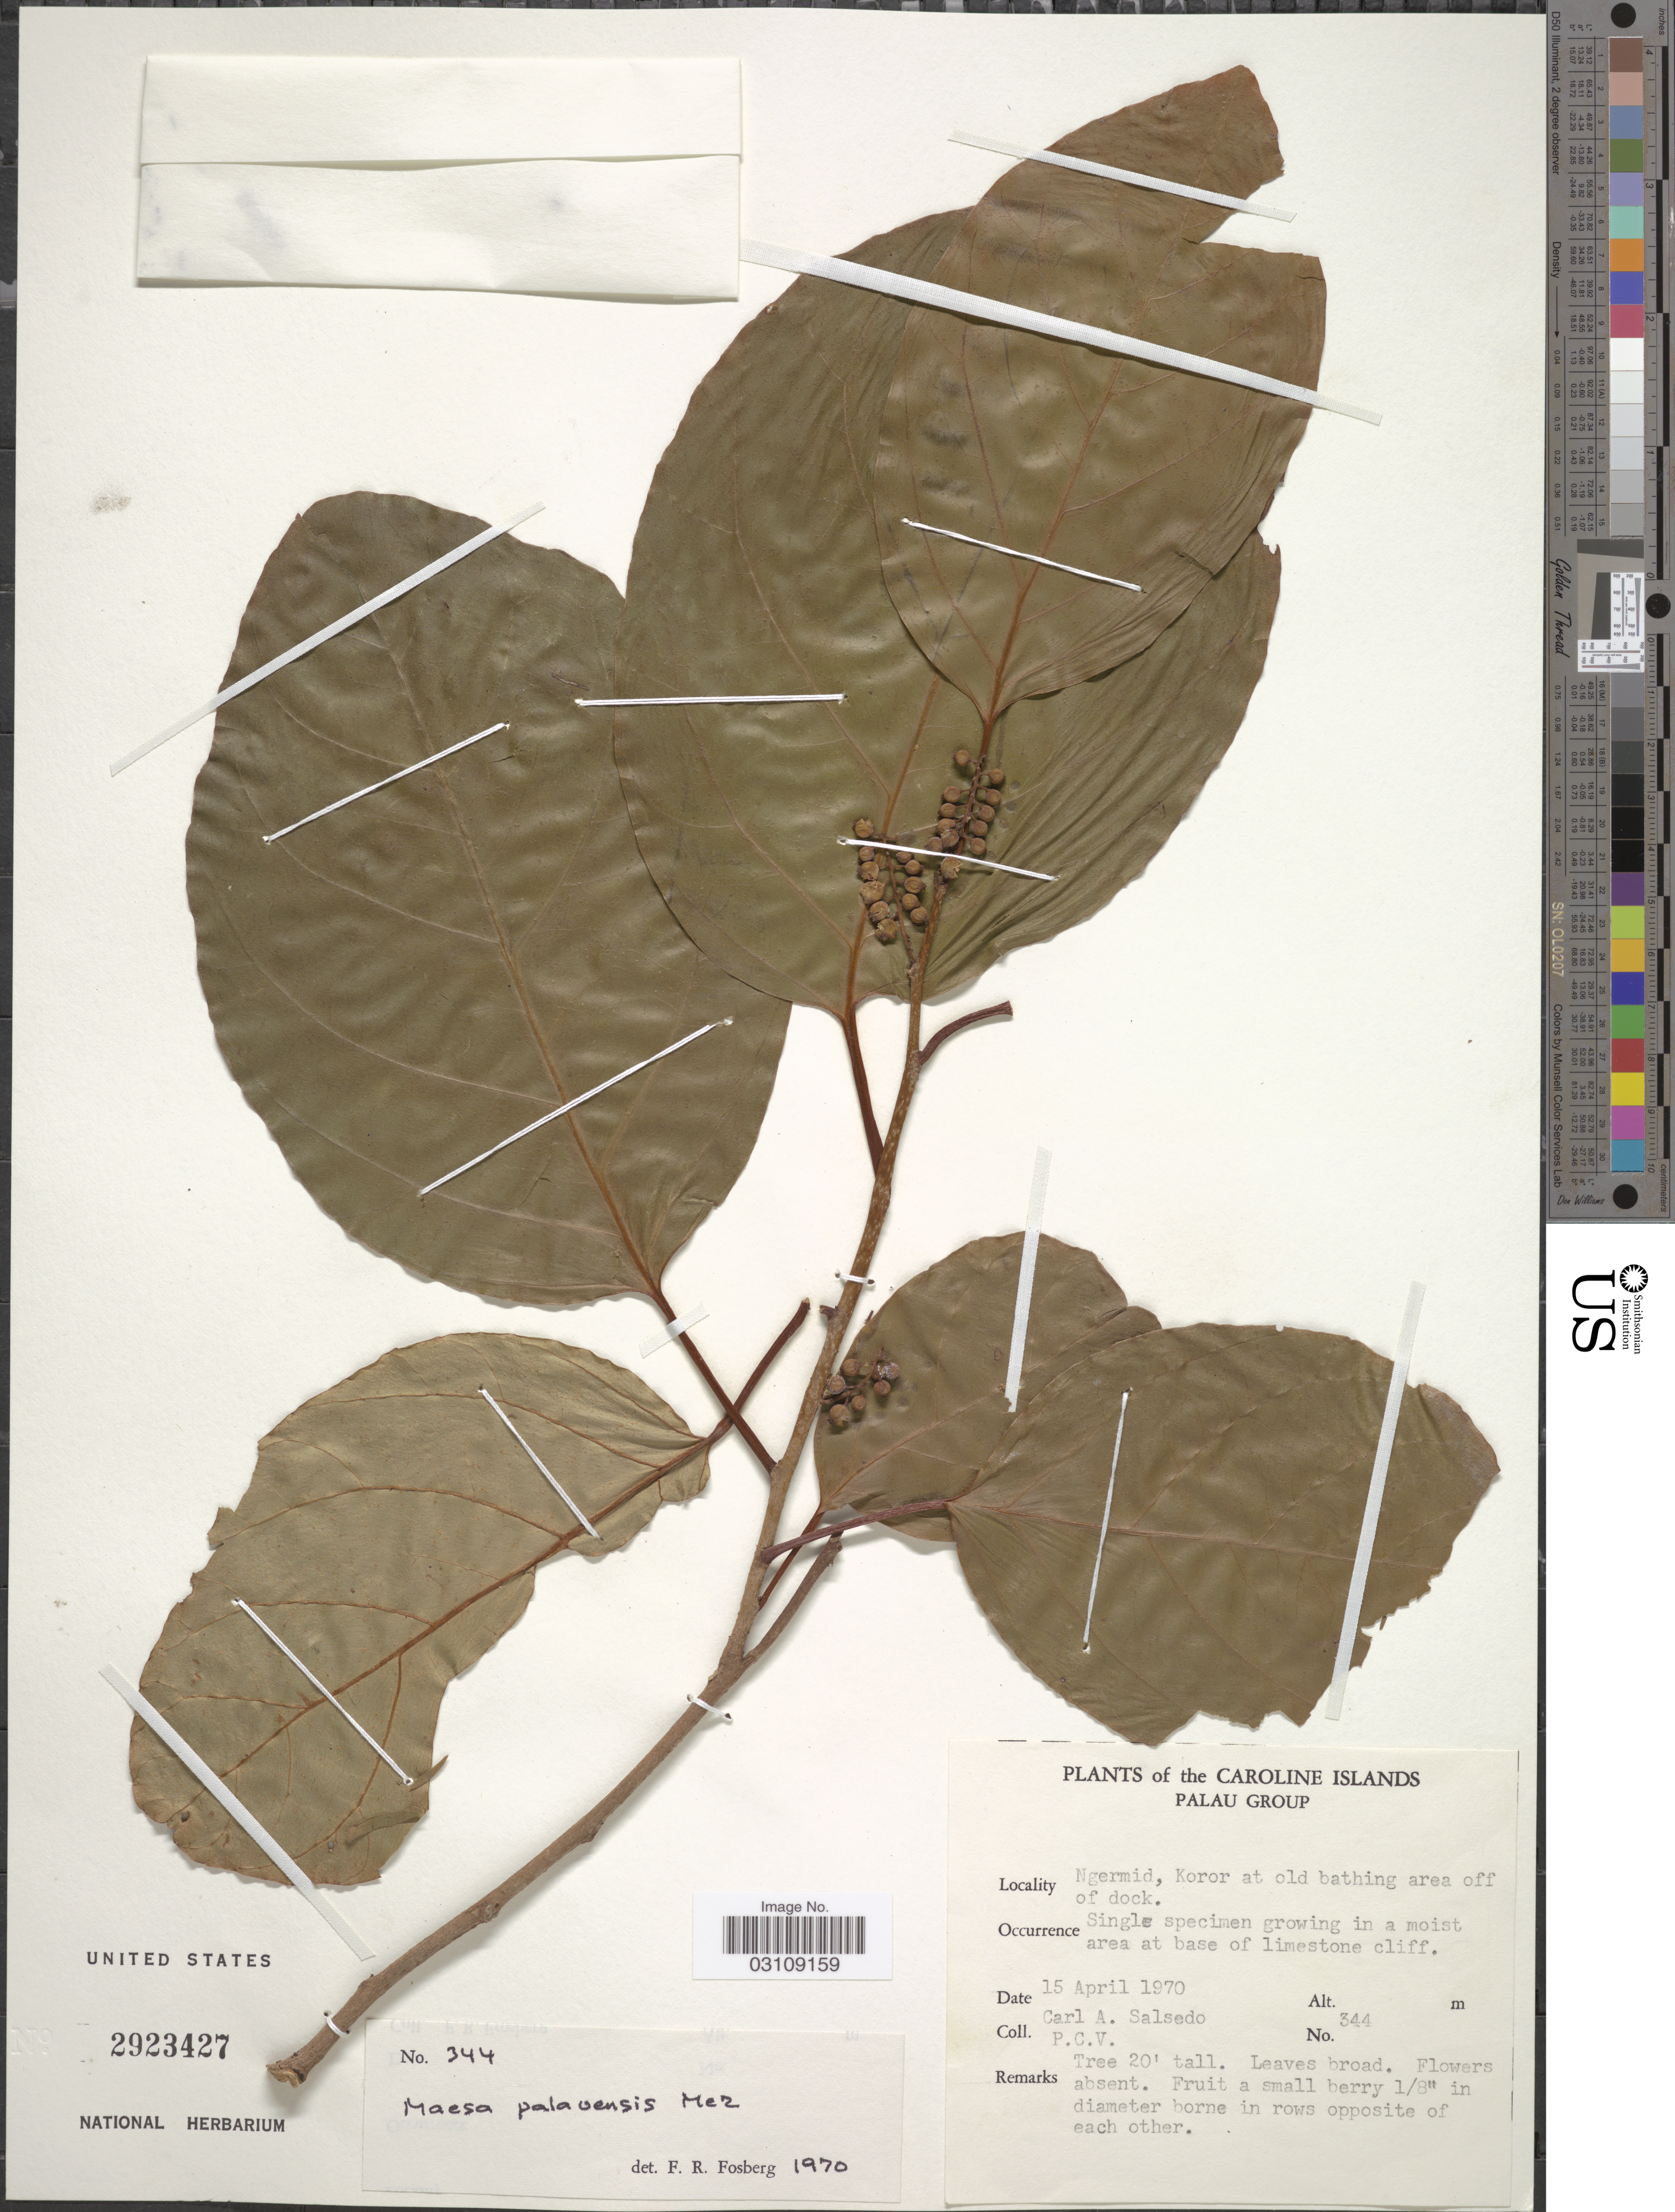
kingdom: Plantae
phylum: Tracheophyta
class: Magnoliopsida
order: Ericales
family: Primulaceae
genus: Maesa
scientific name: Maesa palauensis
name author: Mez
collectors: C.A. Salsedo & P.C.V.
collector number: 344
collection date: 1970-04-15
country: Palau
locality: The Caroline Islands, Palau Group, Ngermid, Koror at old bathing area of dock.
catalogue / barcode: US 2923427